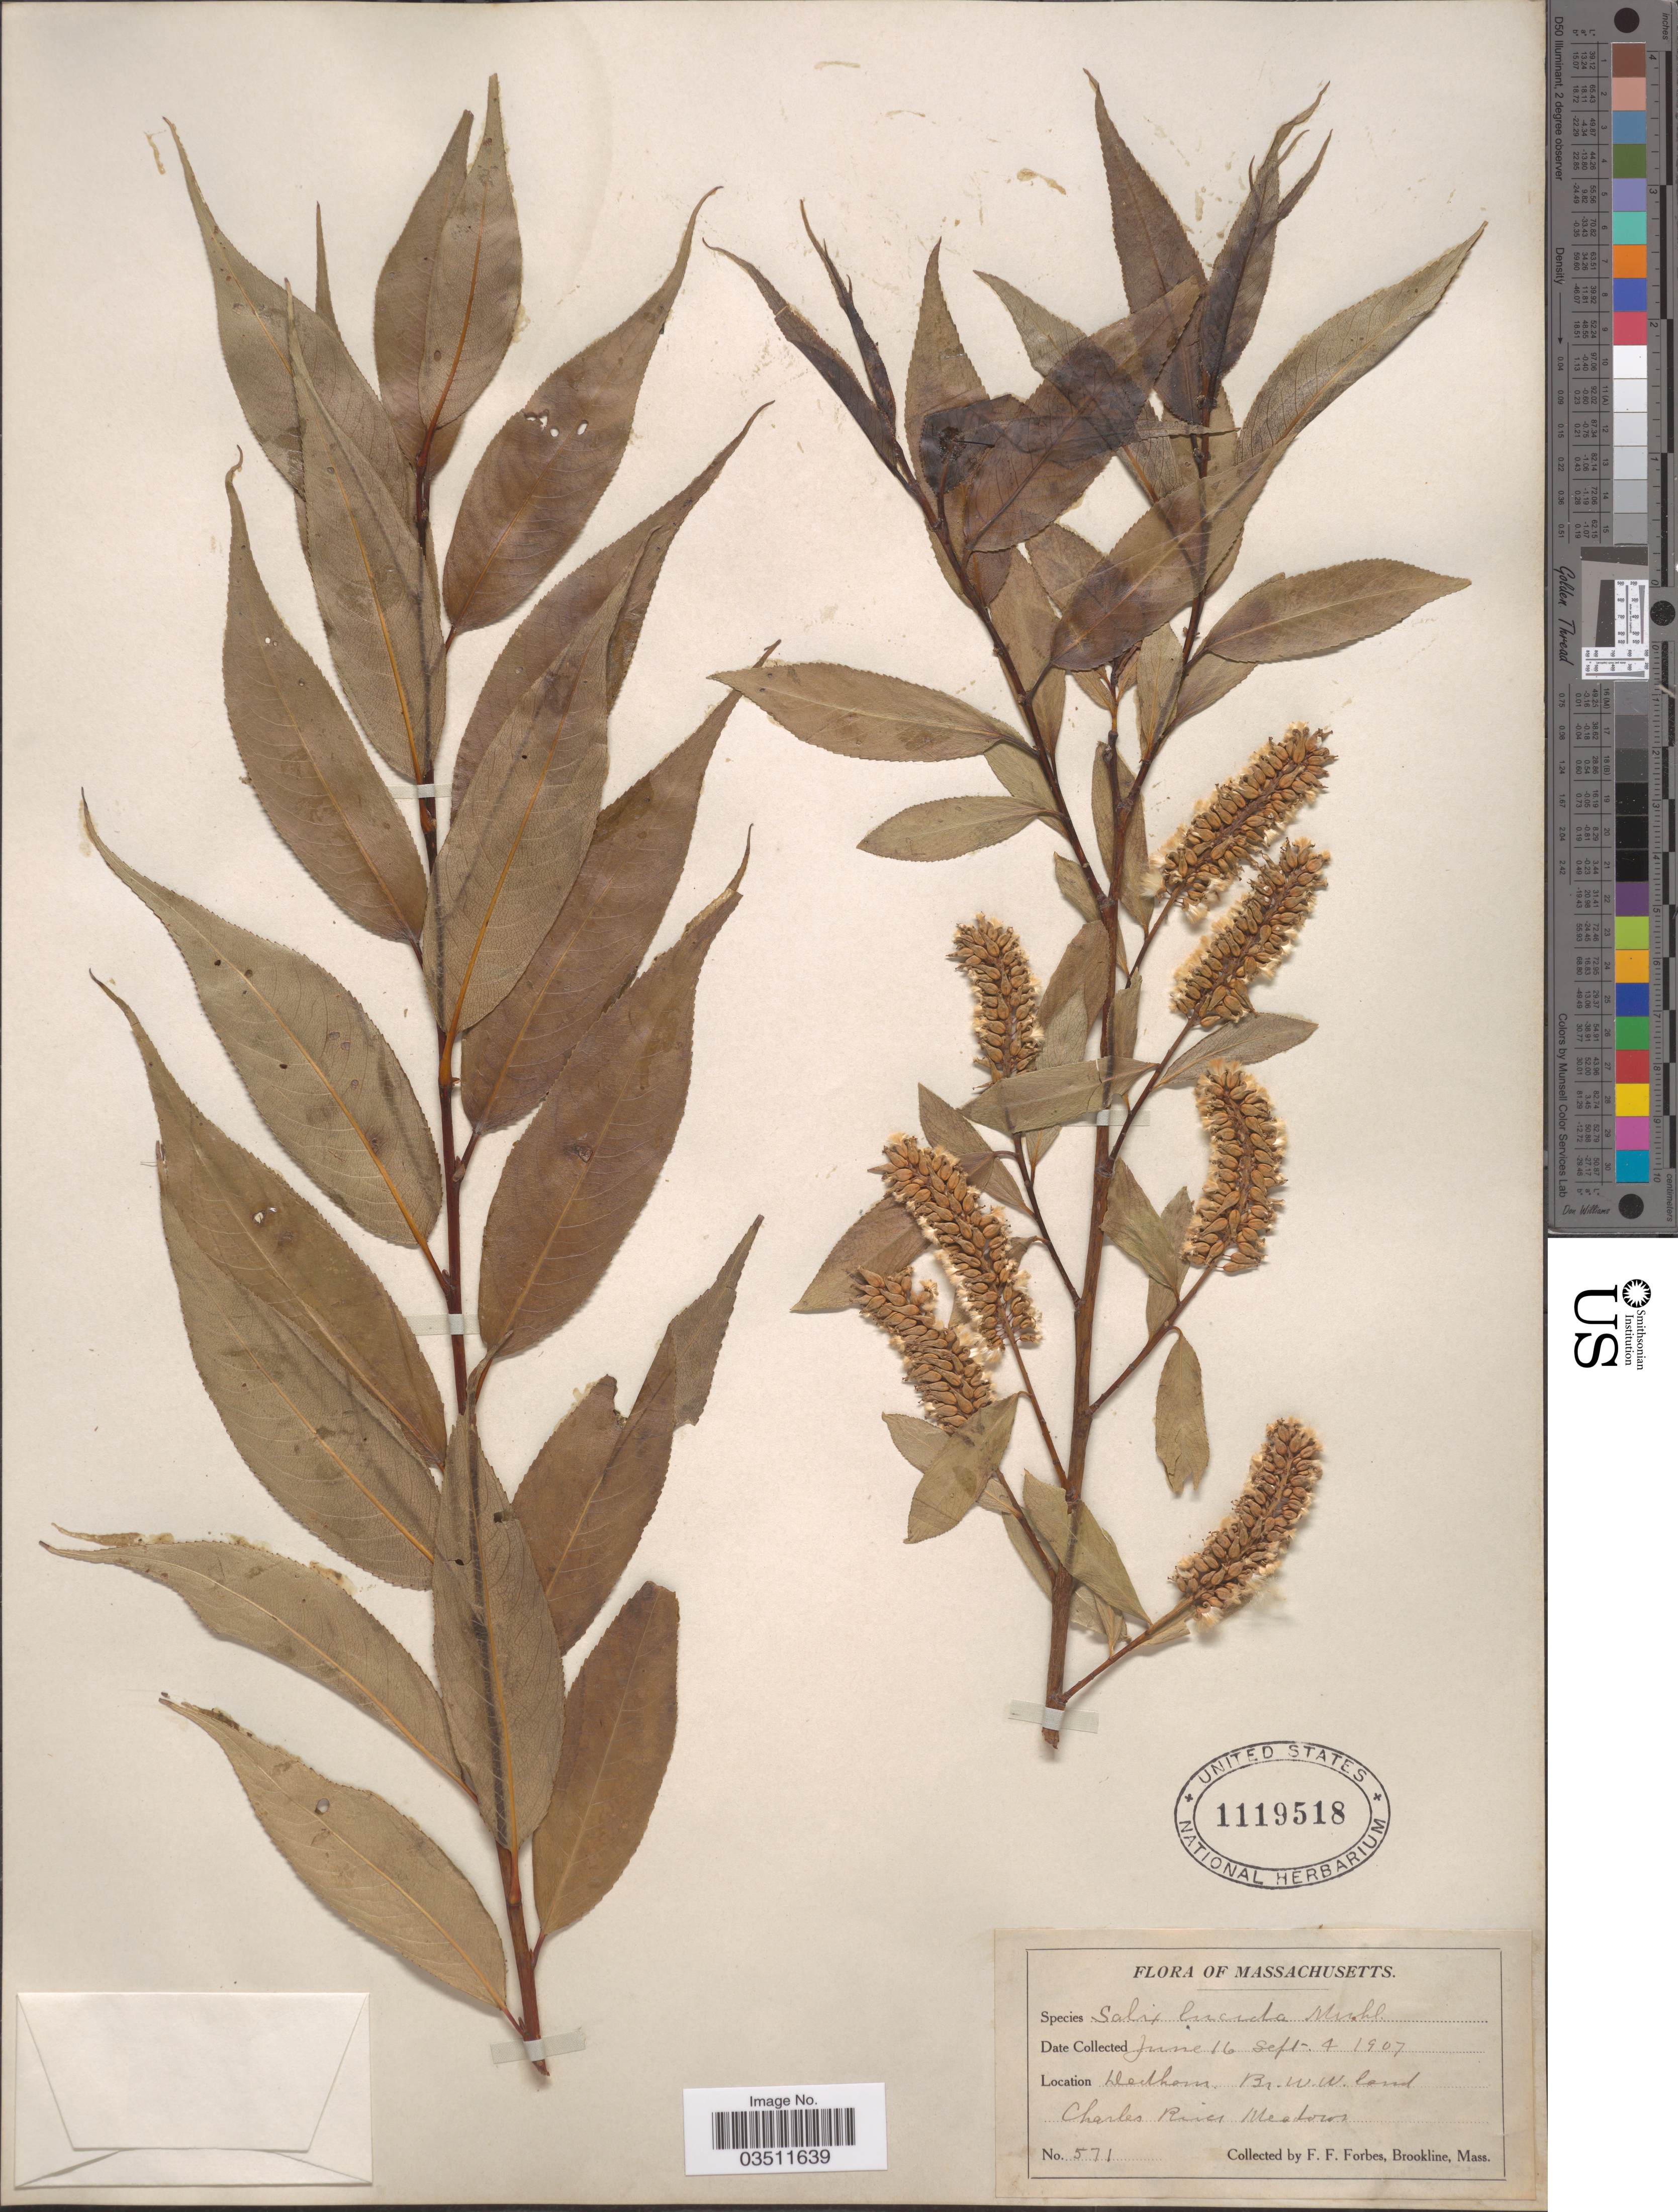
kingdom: Plantae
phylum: Tracheophyta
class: Magnoliopsida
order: Malpighiales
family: Salicaceae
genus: Salix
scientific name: Salix lucida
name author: Muhl.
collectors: F. Forbes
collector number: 571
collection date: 1907-06-16/1907-09-04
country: United States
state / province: Massachusetts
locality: Dedham Br. W. W. land. Charles River Meadows.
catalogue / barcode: US 1119518